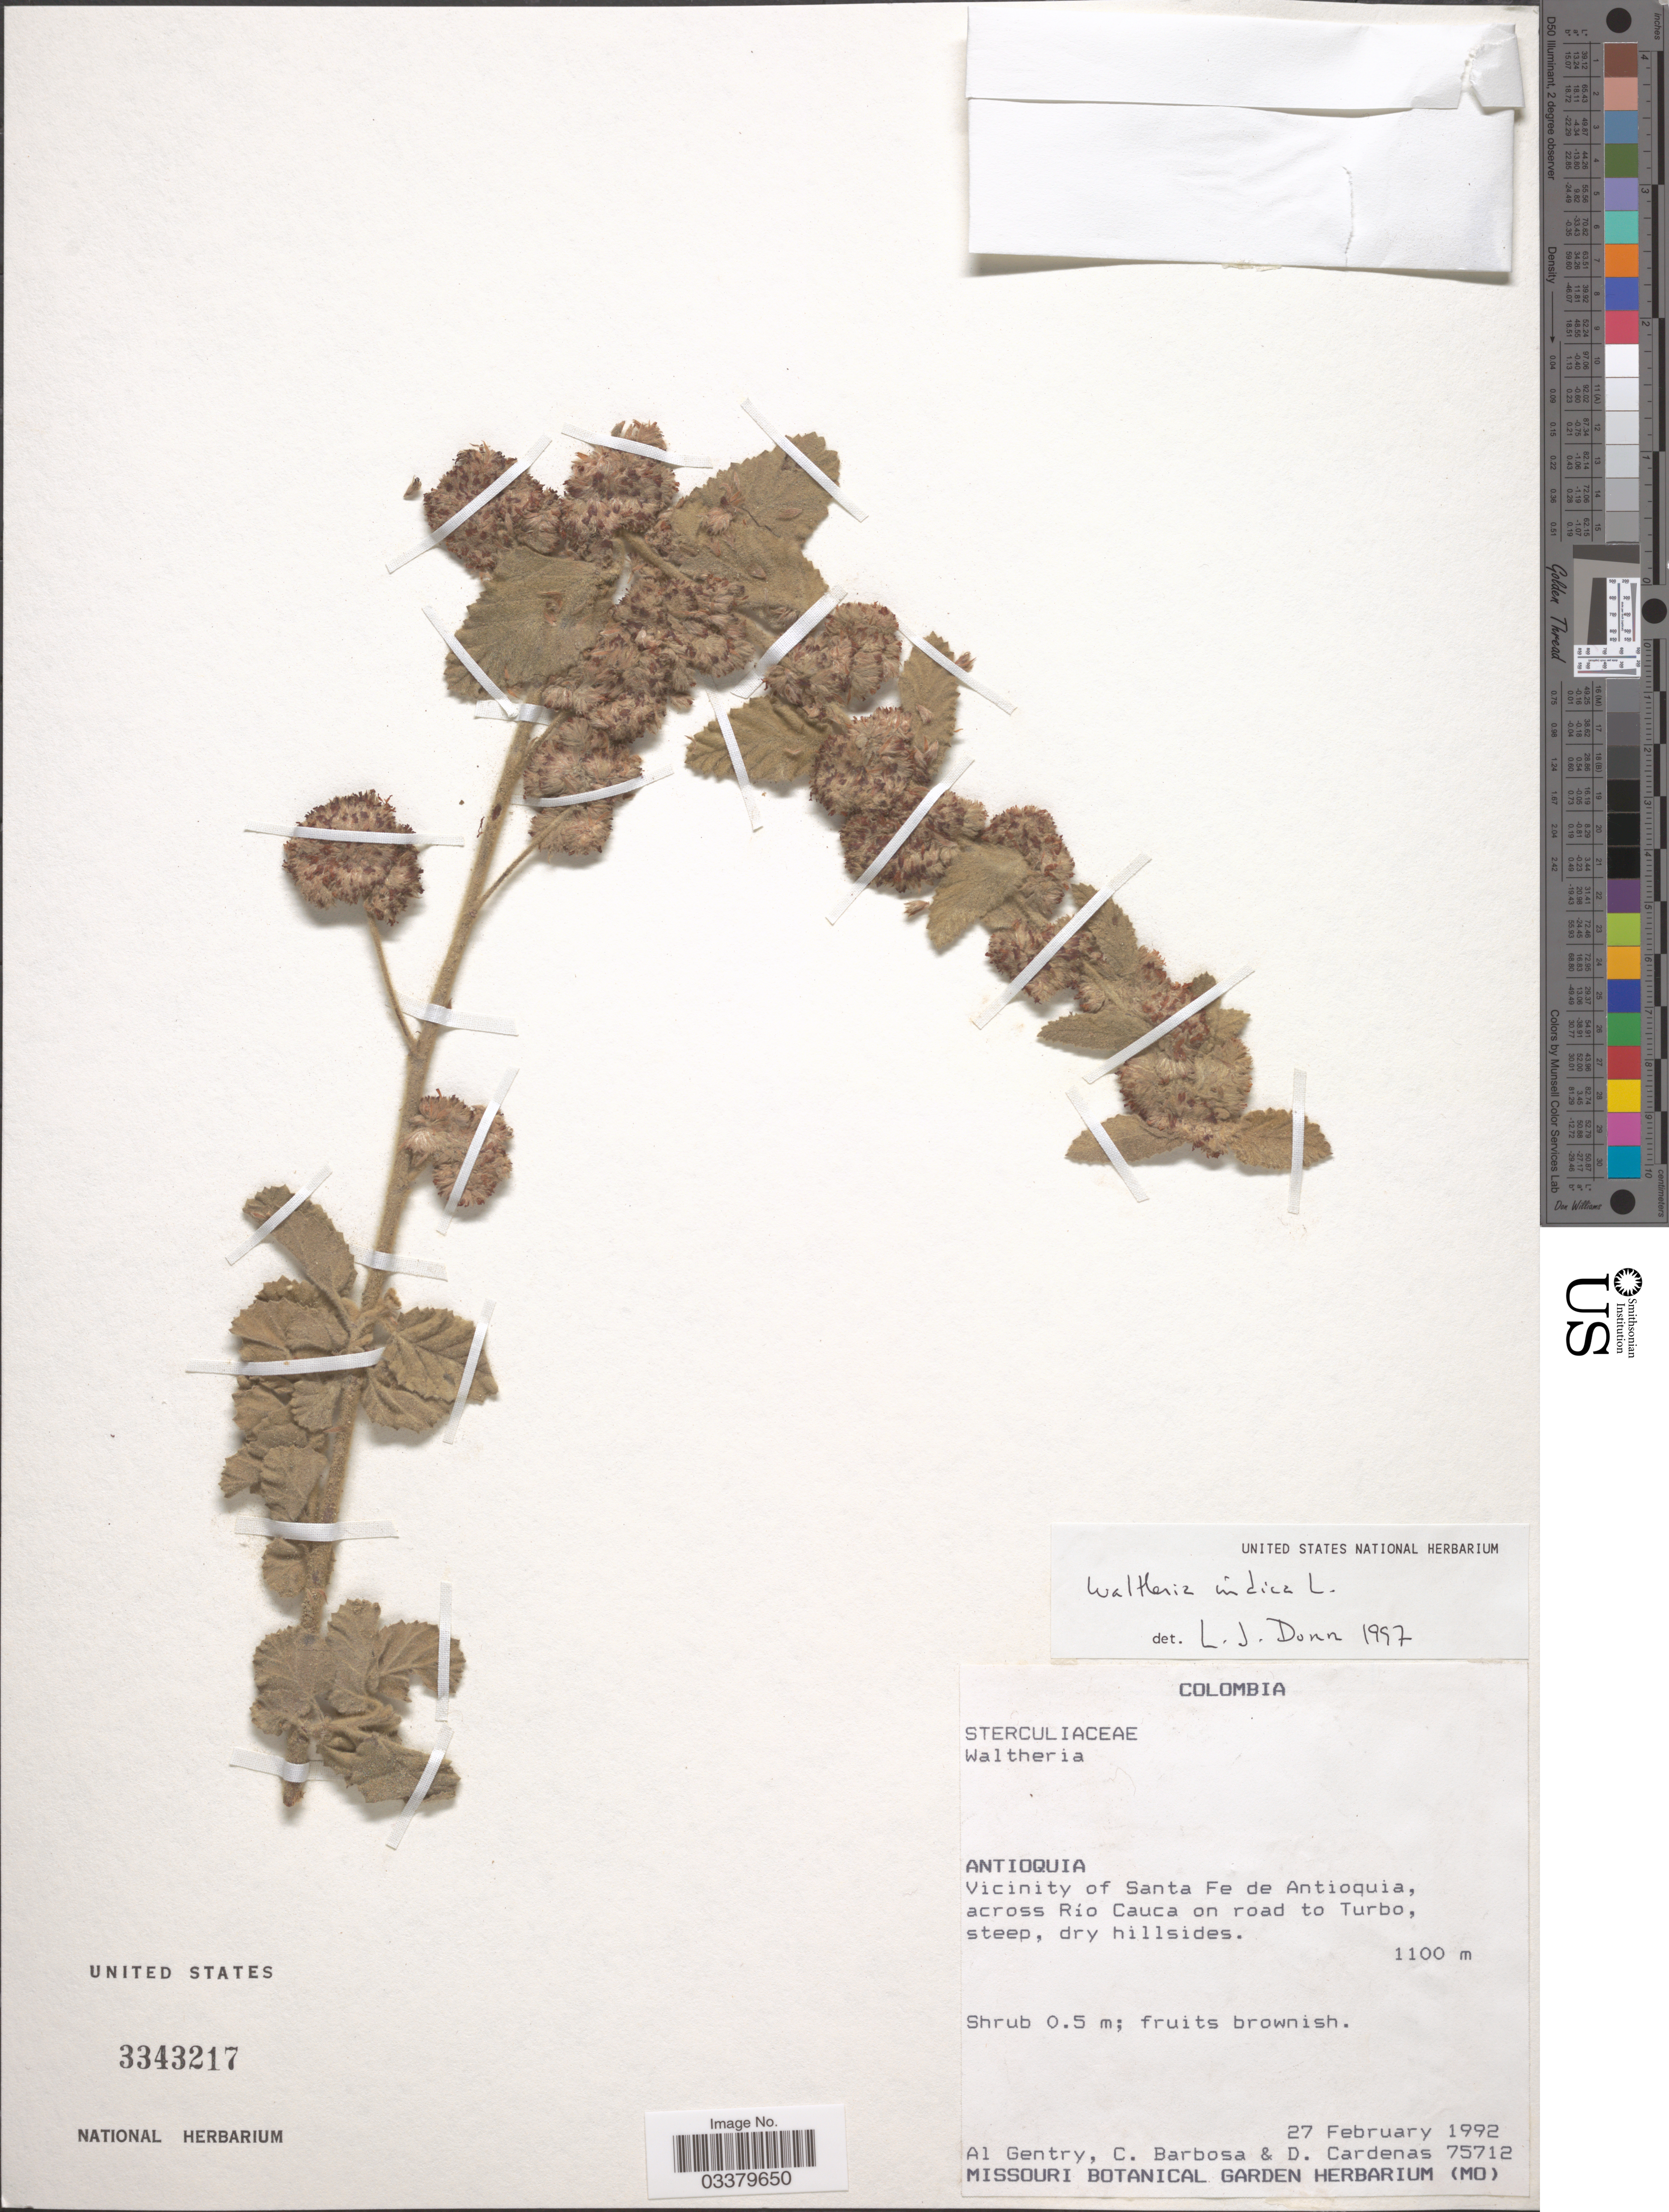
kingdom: Plantae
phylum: Tracheophyta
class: Magnoliopsida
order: Malvales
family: Malvaceae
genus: Waltheria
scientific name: Waltheria indica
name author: L.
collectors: A. H. Gentry, C. E. Barbosa & D. Cardenas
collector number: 75712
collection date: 1992-02-27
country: Colombia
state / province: Antioquia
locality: Vicinity of Santa Fe de Antioquia, across Río Cauca on road to Turbo.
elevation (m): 1100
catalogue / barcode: US 3343217